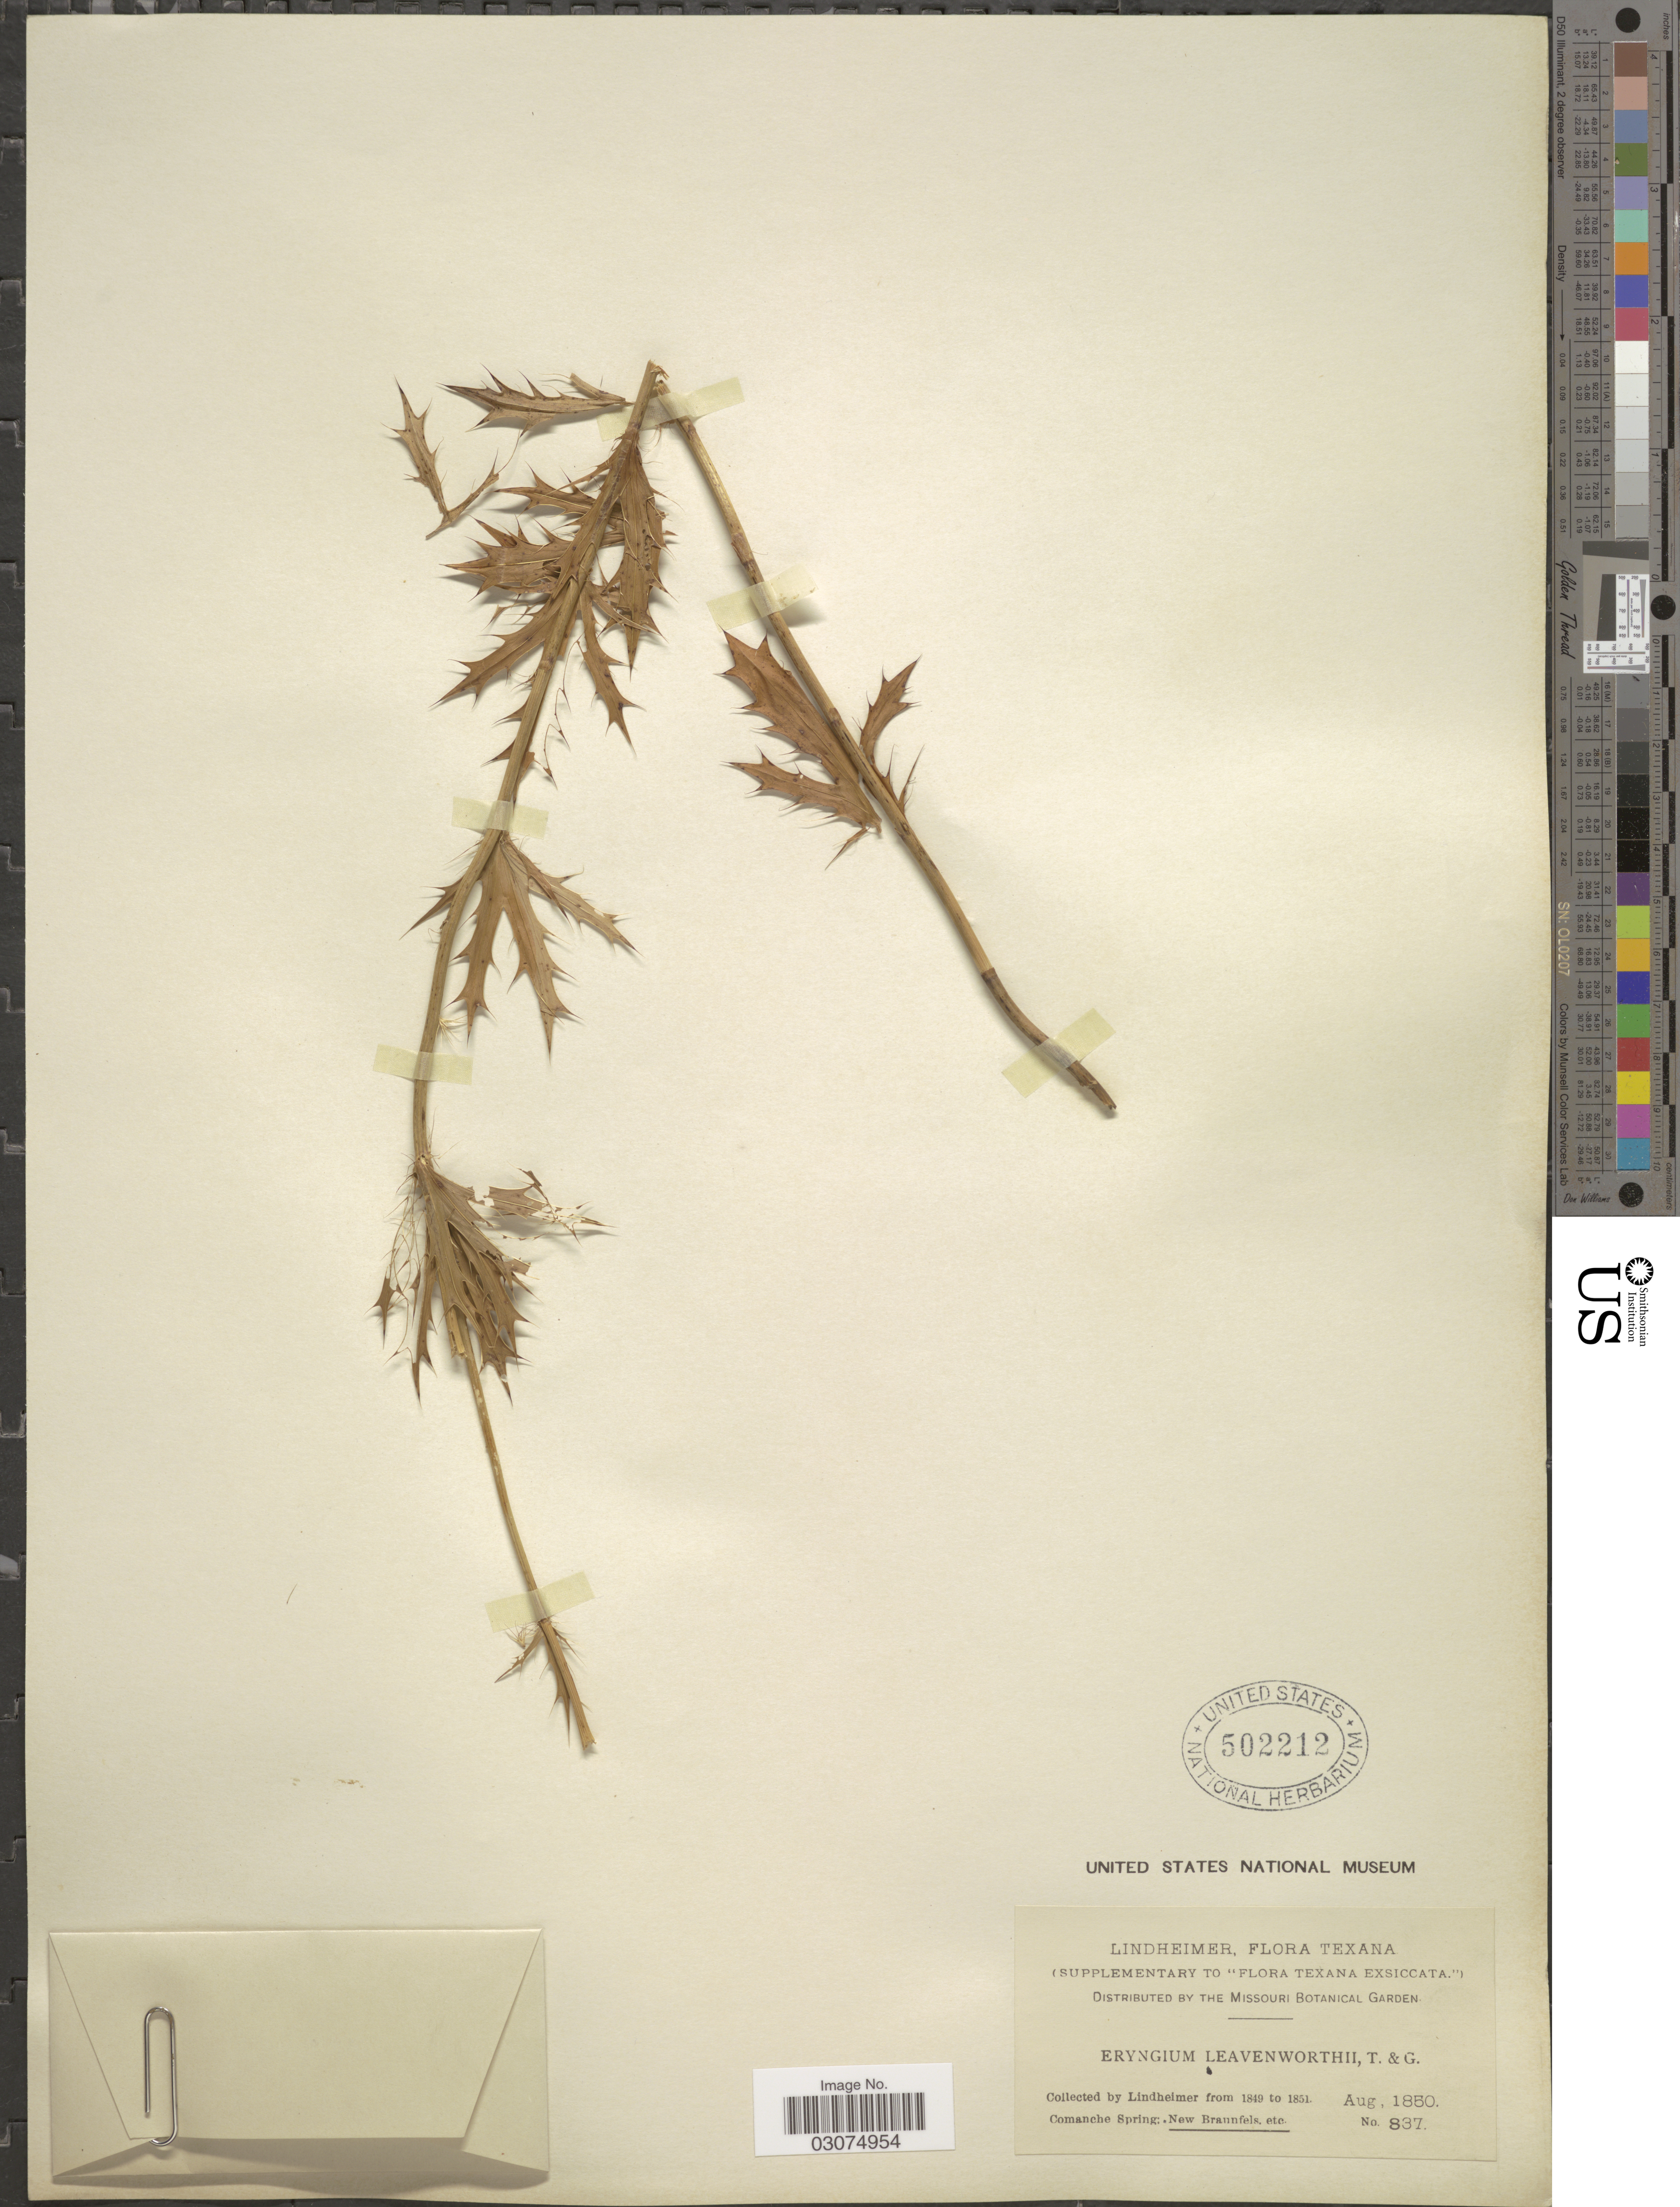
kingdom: Plantae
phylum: Tracheophyta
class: Magnoliopsida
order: Apiales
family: Apiaceae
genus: Eryngium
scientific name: Eryngium leavenworthii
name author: Torr. & A. Gray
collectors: -. Lindheimer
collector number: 837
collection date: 1850-08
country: United States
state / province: Texas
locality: Texana. Comanche Spring. New Brannfels.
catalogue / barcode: US 502212